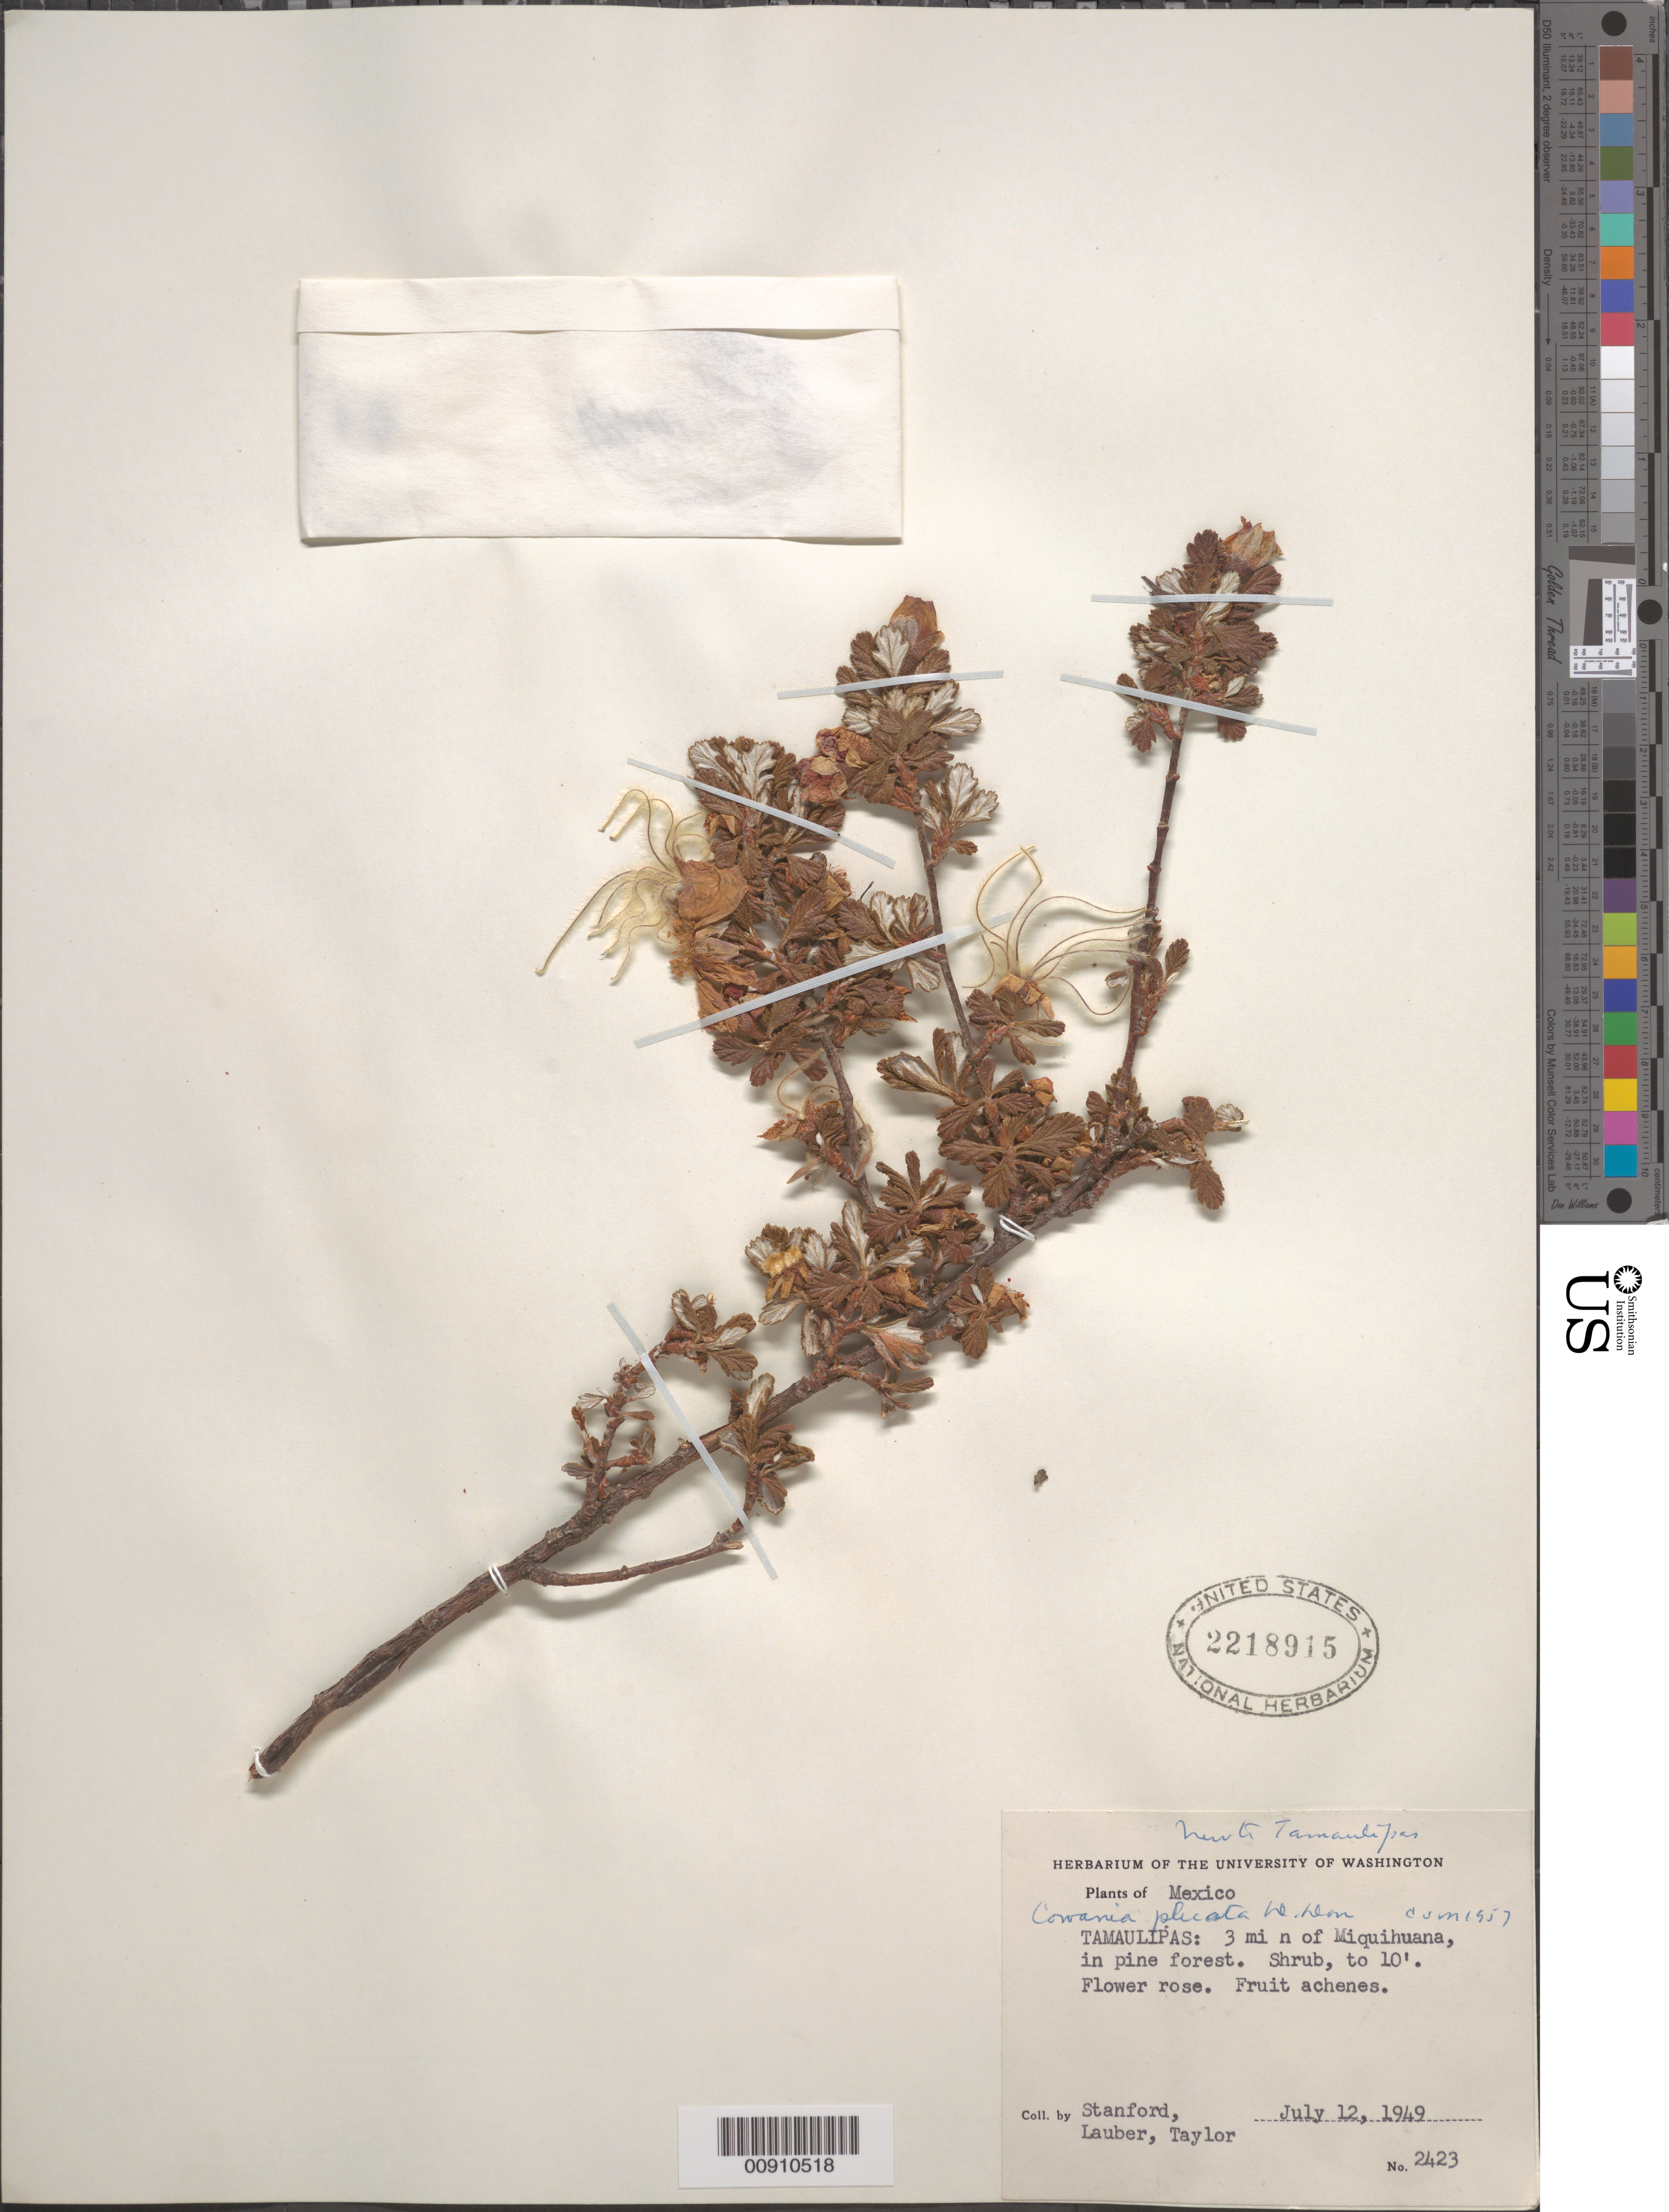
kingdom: Plantae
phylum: Tracheophyta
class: Magnoliopsida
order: Rosales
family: Rosaceae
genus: Purshia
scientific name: Purshia plicata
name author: (D. Don) Henrickson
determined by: Strong, Mark T., (BOT), Smithsonian Institution - National Museum of Natural History (UNITED STATES)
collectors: -. Stanford, Lauber, -- & -- Taylor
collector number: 2423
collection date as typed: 12 Jul 1949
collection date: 1949-07-12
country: Mexico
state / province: Tamaulipas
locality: Tamaulipas, 3 mi N of Miquihuana.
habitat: In pine forest.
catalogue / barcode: US 2218915